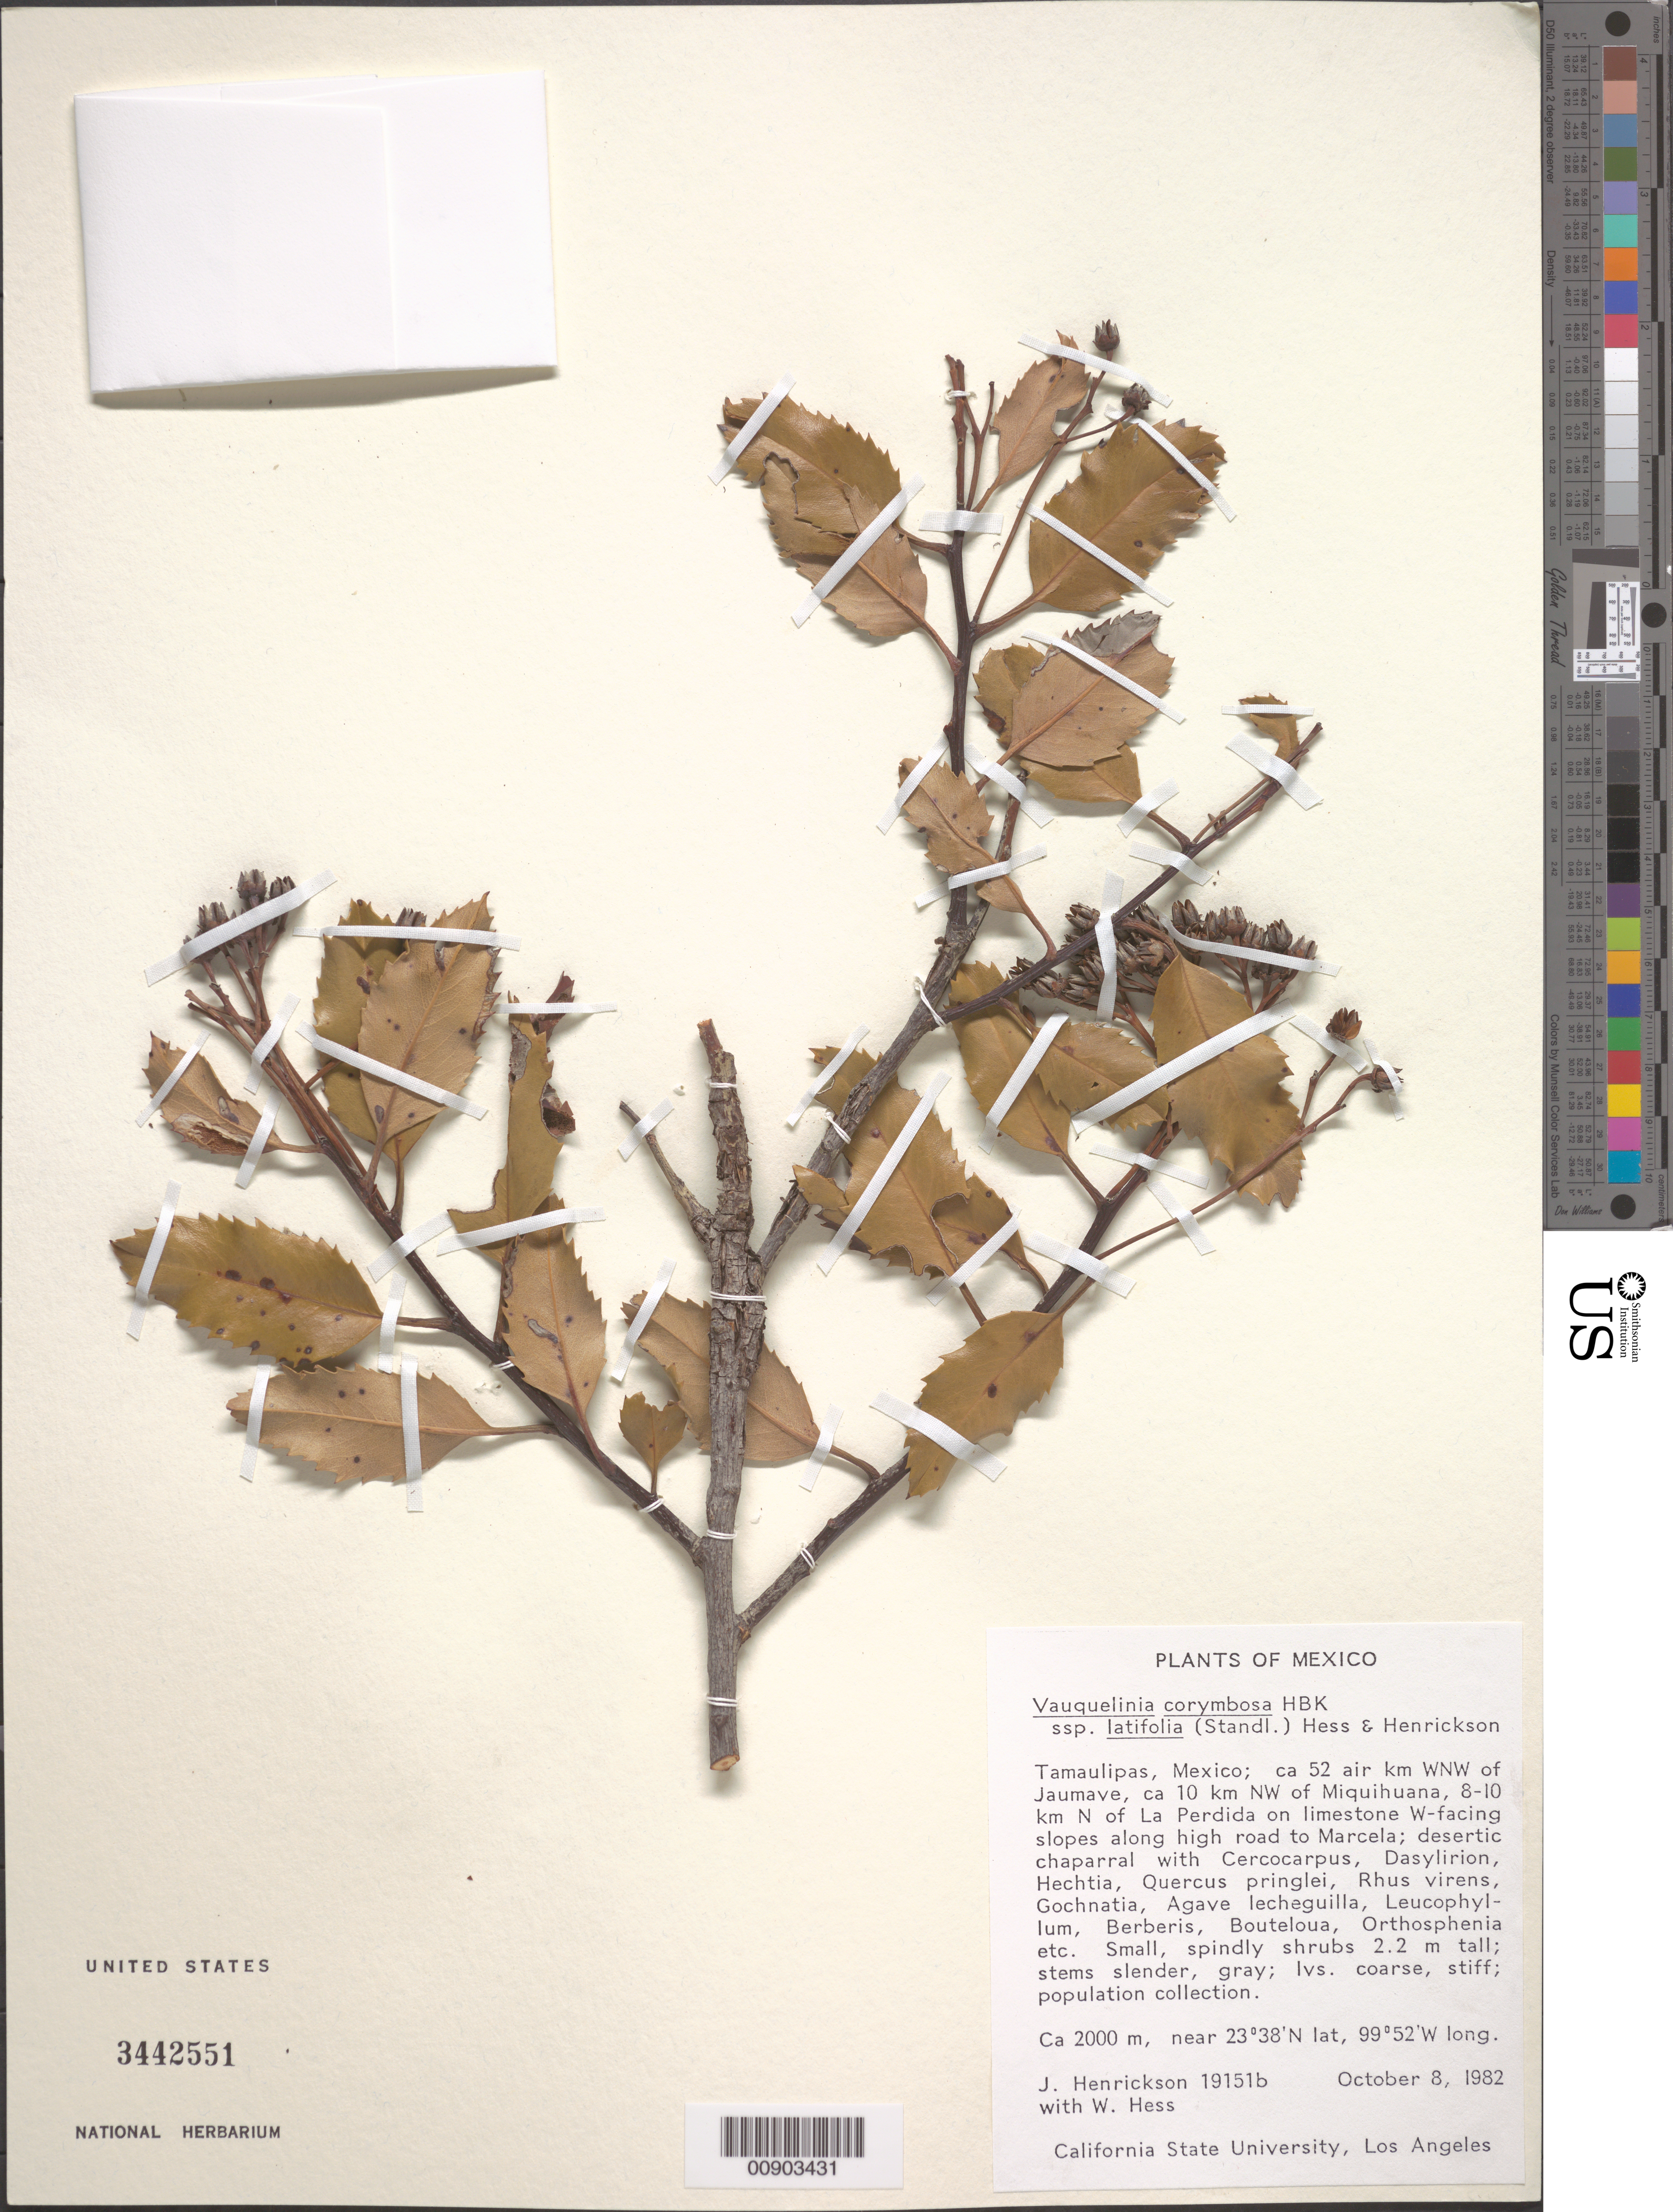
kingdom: Plantae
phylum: Tracheophyta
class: Magnoliopsida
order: Rosales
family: Rosaceae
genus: Vauquelinia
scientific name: Vauquelinia corymbosa subsp. latifolia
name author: Corrêa ex Humb. & Bonpl.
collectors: J. Henrickson & W. Hess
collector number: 19151 b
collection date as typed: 08 Oct 1982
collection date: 1982-10-08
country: Mexico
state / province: Tamaulipas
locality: Tamaulipas, ca. 52 air km. WNW of Jaumave, ca. 10 km. NW of Miquihuana, 8-10 km N of La Perdida on limestone W-facing slopes along high road to Marcela.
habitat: On limestone W-facing slopes; desertic chaparral w/ Cercocarpus, Dasylirion, Hechtia, Quercus pringlei, Rhus virens, ..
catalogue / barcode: US 3442551